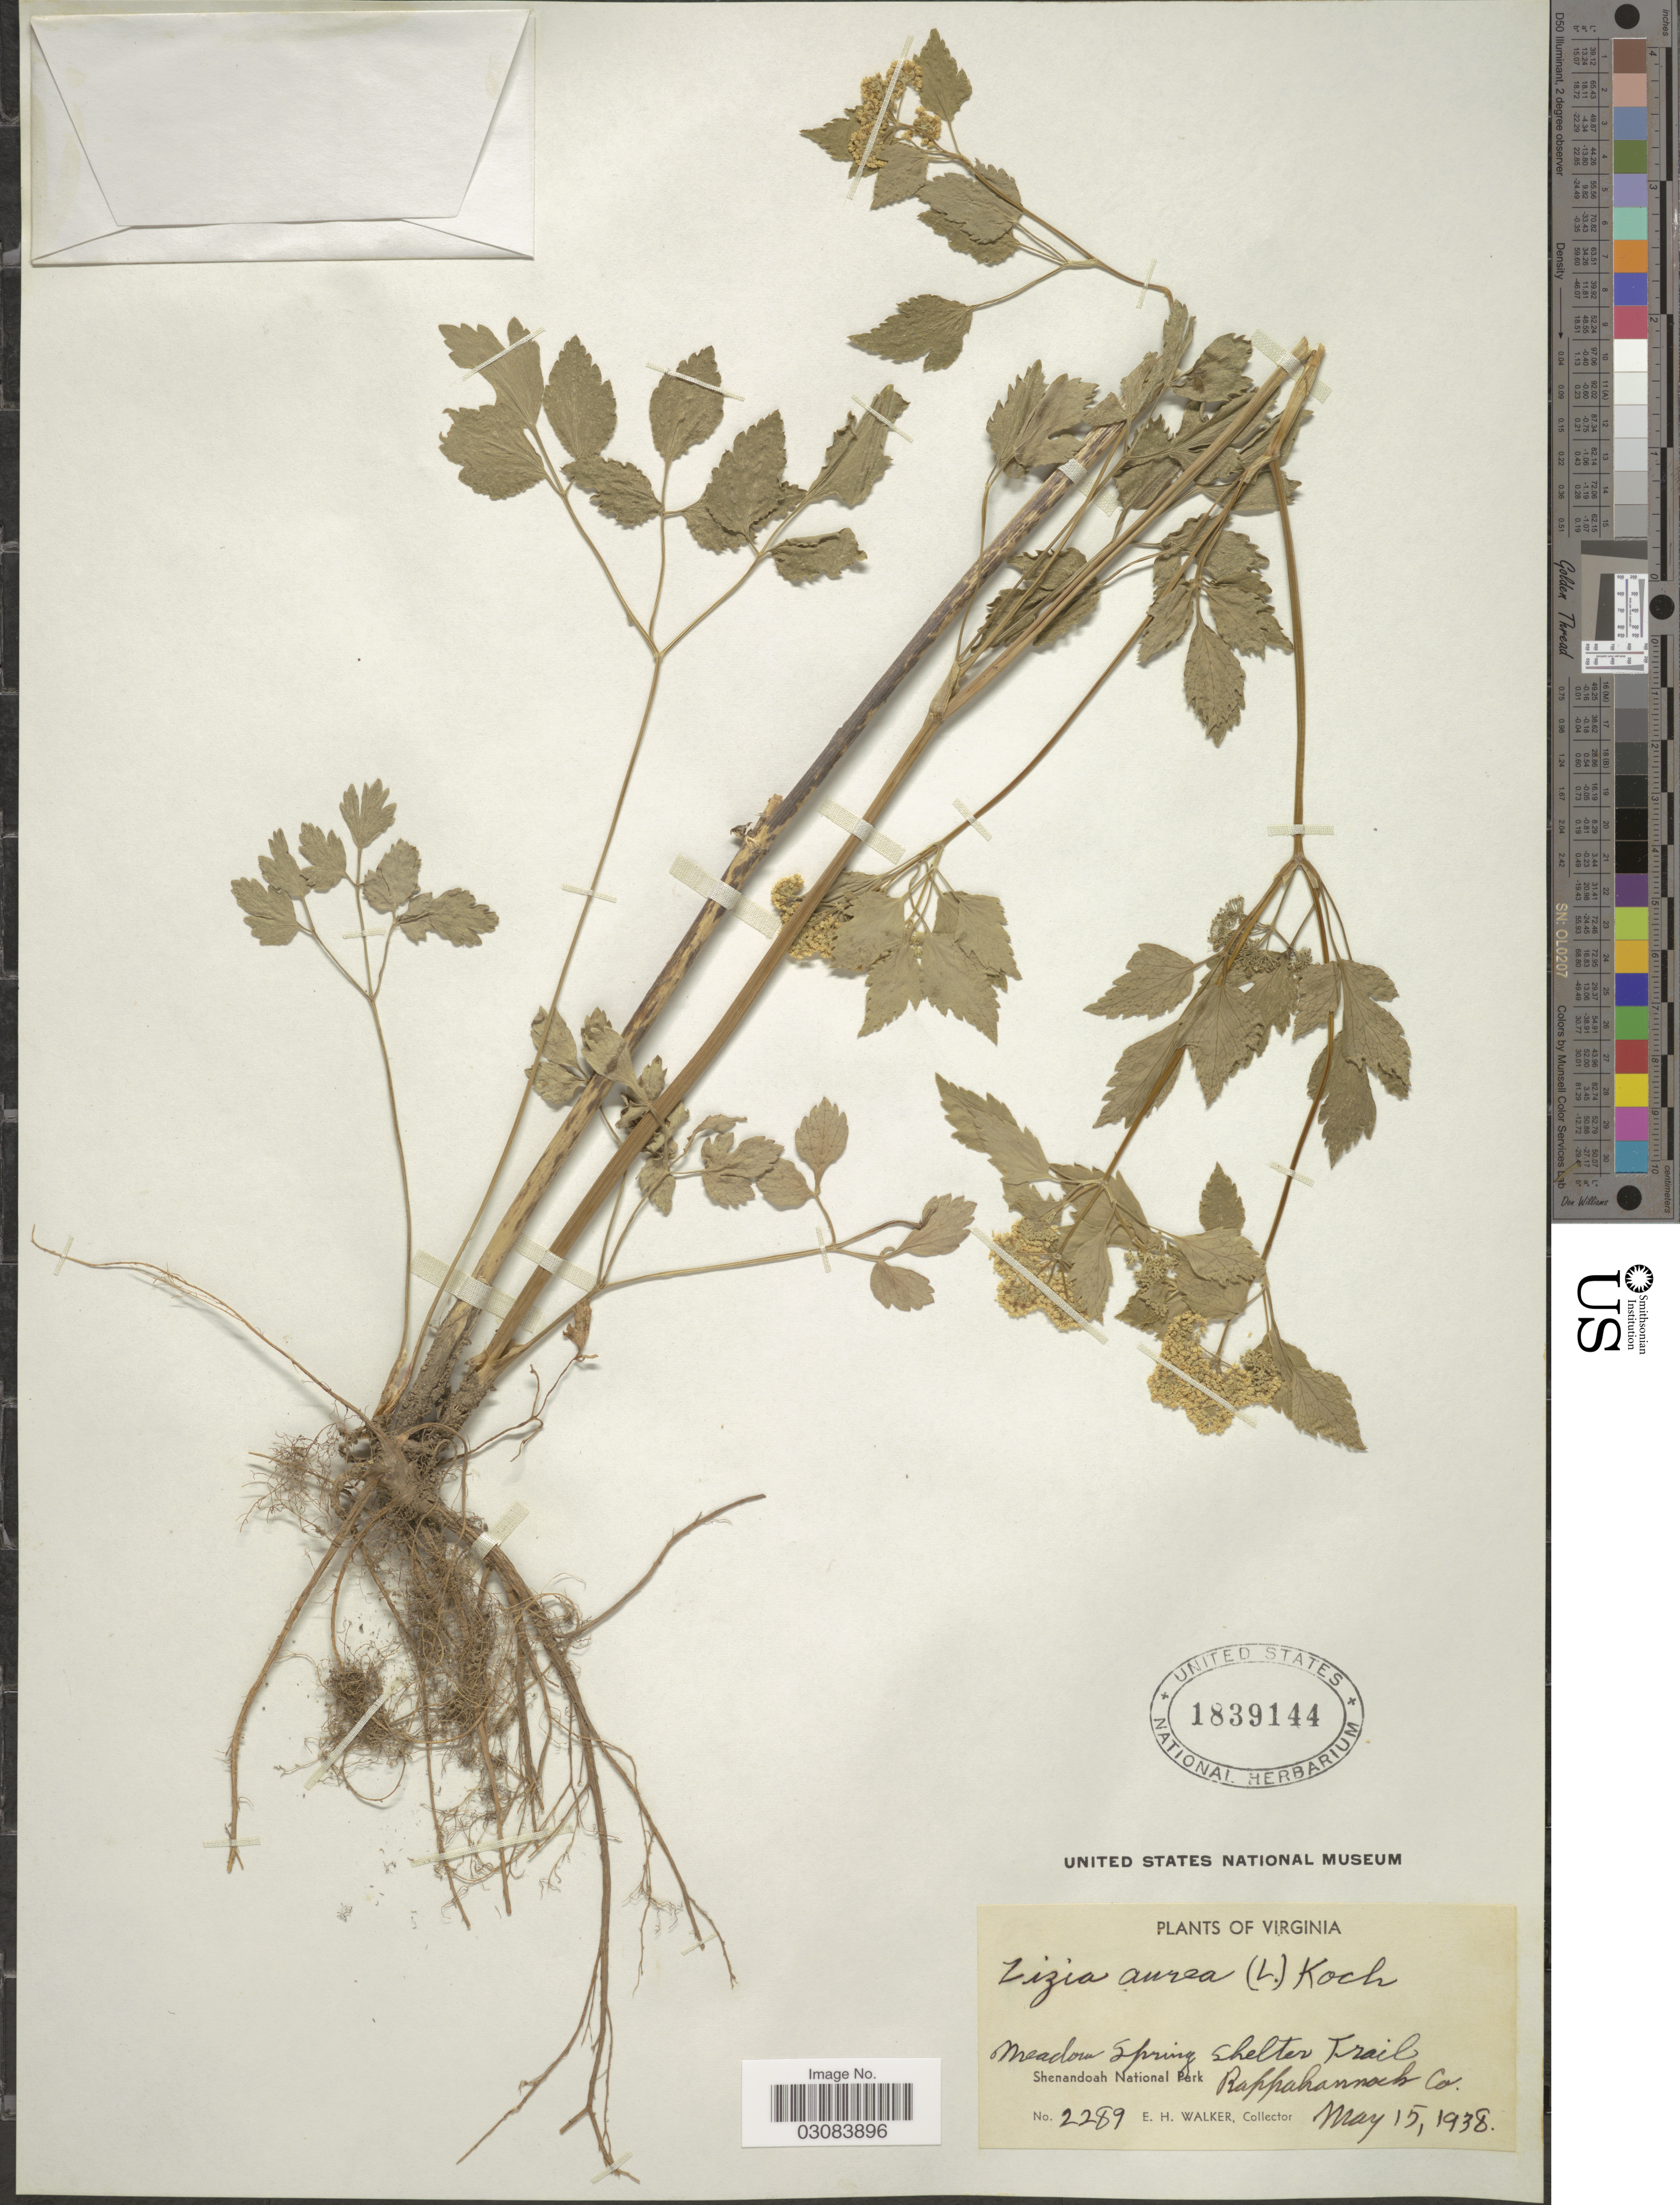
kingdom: Plantae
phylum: Tracheophyta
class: Magnoliopsida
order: Apiales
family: Apiaceae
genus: Zizia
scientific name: Zizia aurea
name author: (L.) Koch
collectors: E. H. Walker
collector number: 2289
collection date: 1938-05-15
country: United States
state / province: Virginia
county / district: Rappahannock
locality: Meadow Spring. Shelter Trail. Shenandoah National Park. Rappahannock Co.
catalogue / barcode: US 1839144